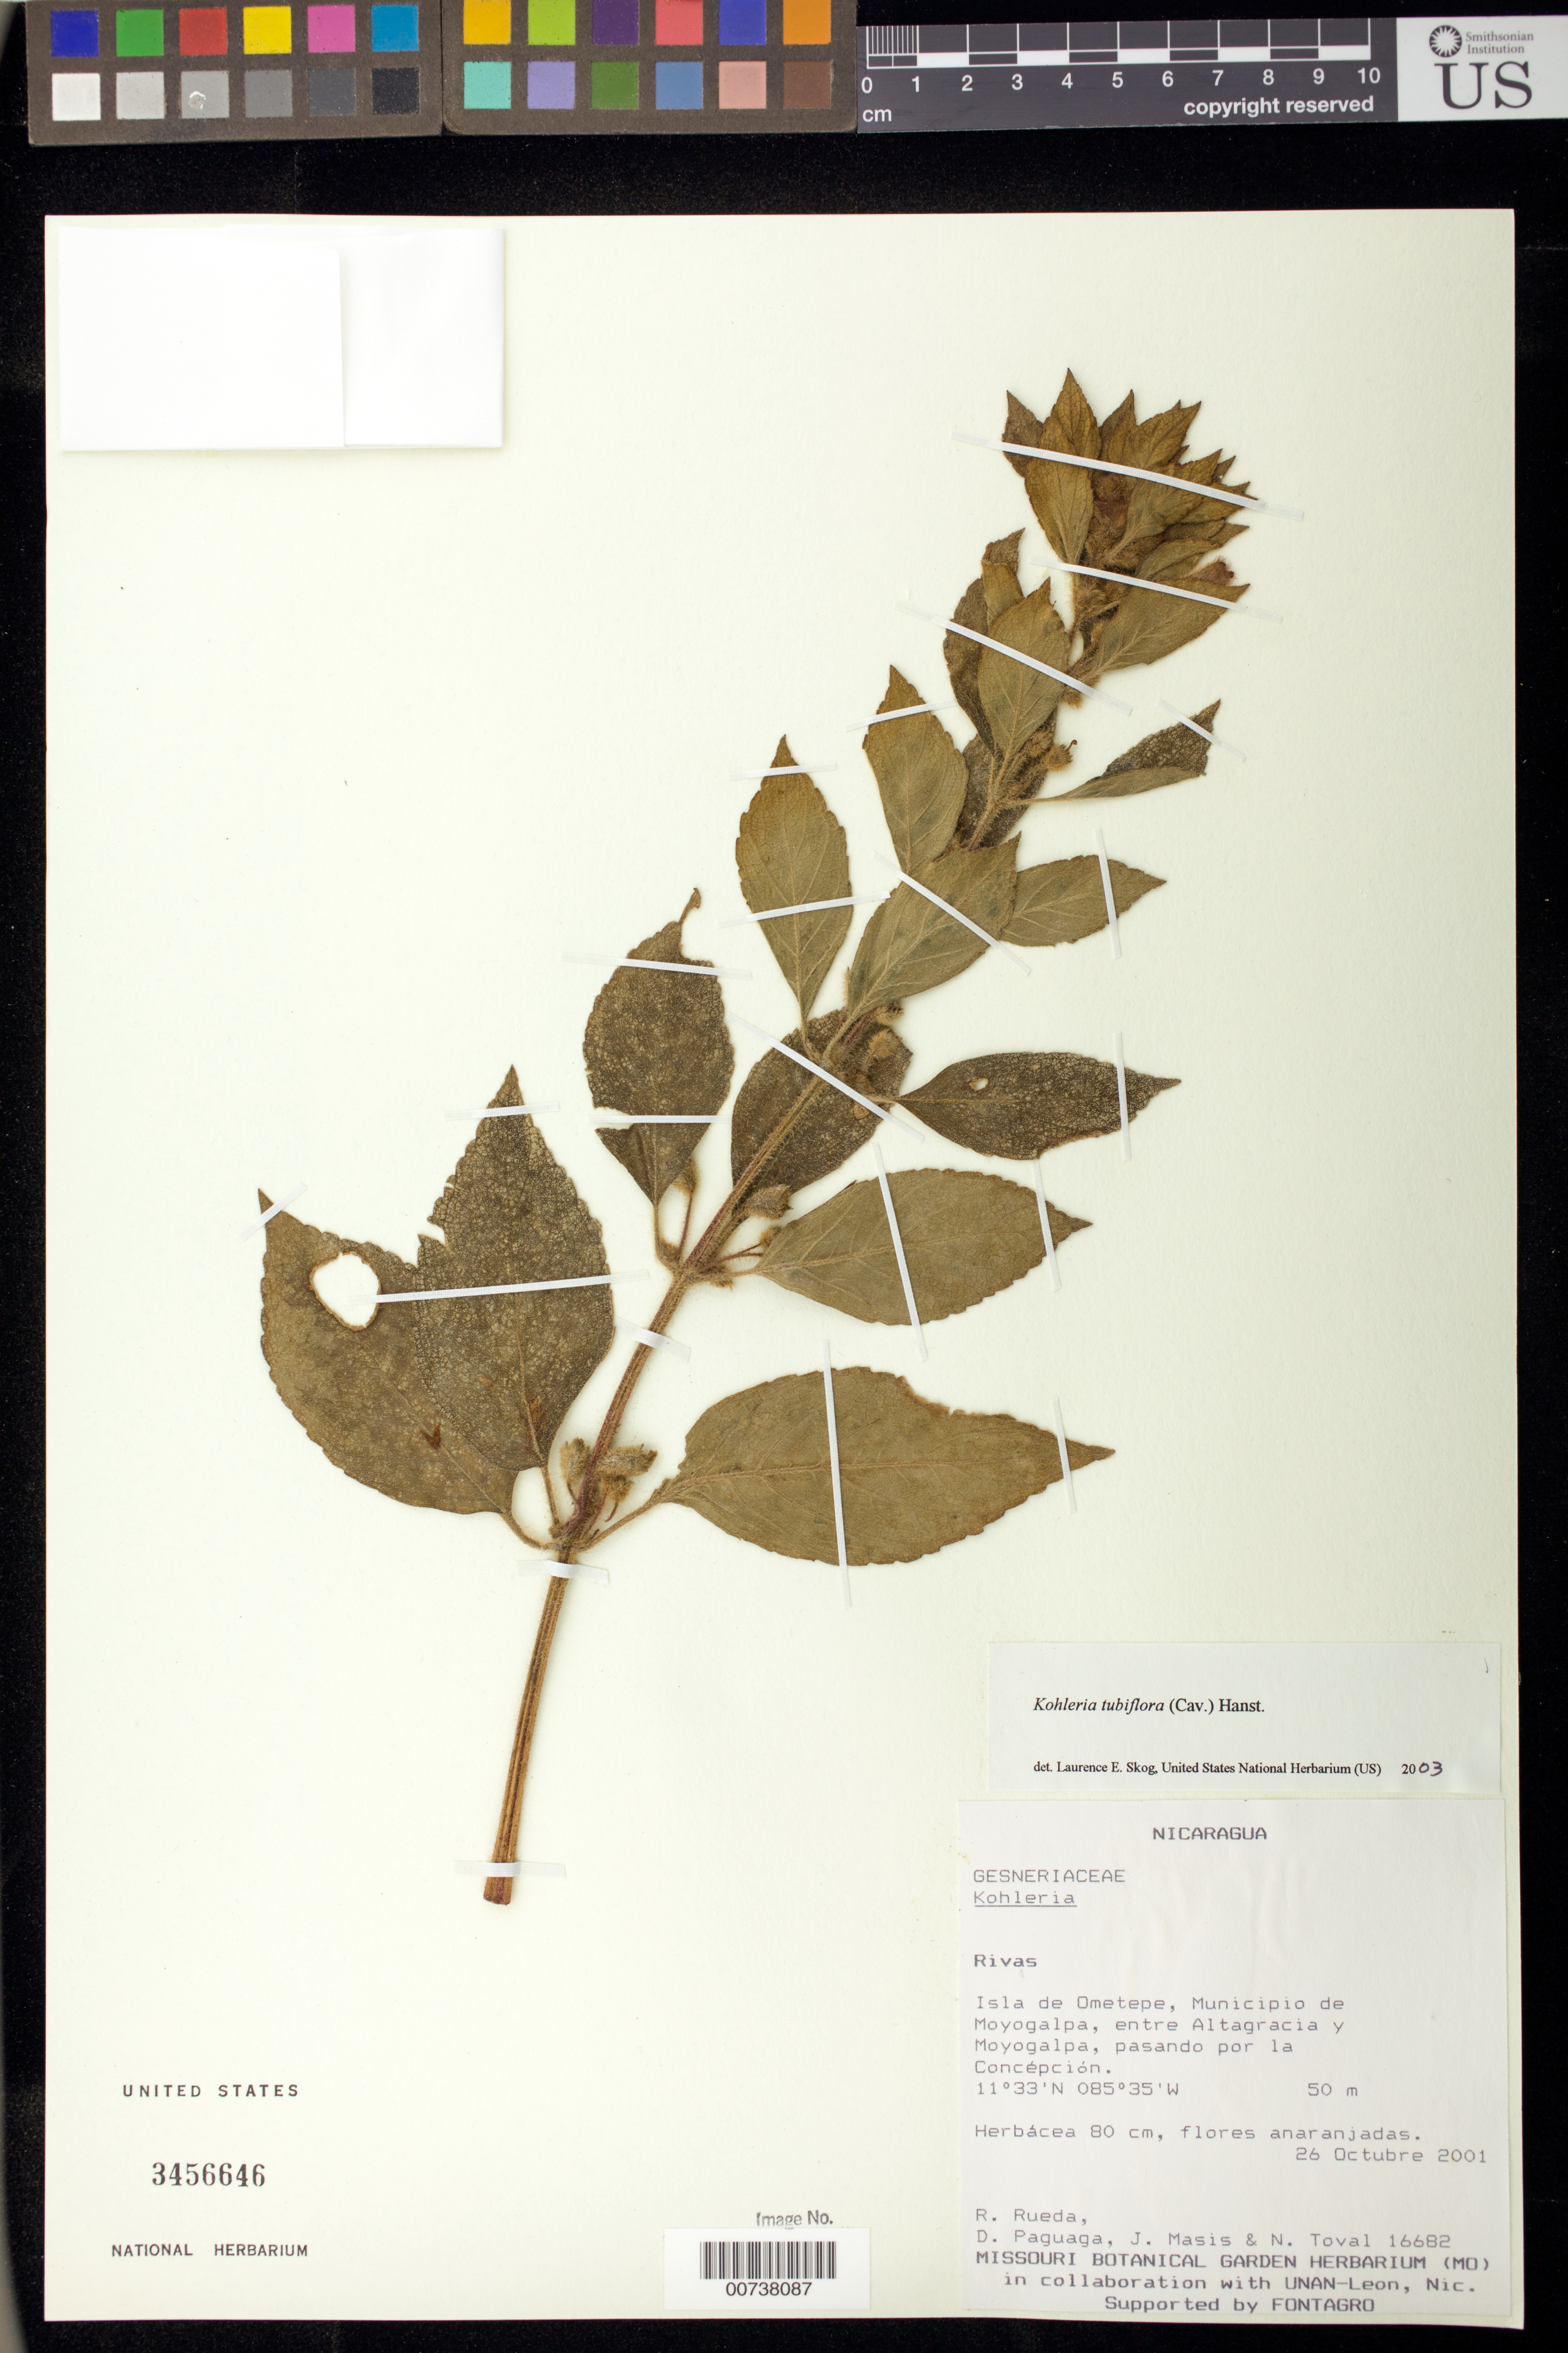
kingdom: Plantae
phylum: Tracheophyta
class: Magnoliopsida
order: Lamiales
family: Gesneriaceae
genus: Kohleria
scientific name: Kohleria tubiflora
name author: (Cav.) Hanst.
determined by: Skog, Laurence E.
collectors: R. Rueda, D. Paguaga, J. Masis & N. Toval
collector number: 16682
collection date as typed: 26 Oct 2001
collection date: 2001-10-26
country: Nicaragua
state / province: Rivas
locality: Isla de Ometepe, Mpio. de Moyogalpa, entre Altagracia y Moyogalpa, pasando por la Concépción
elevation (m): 50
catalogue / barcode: US 3456646